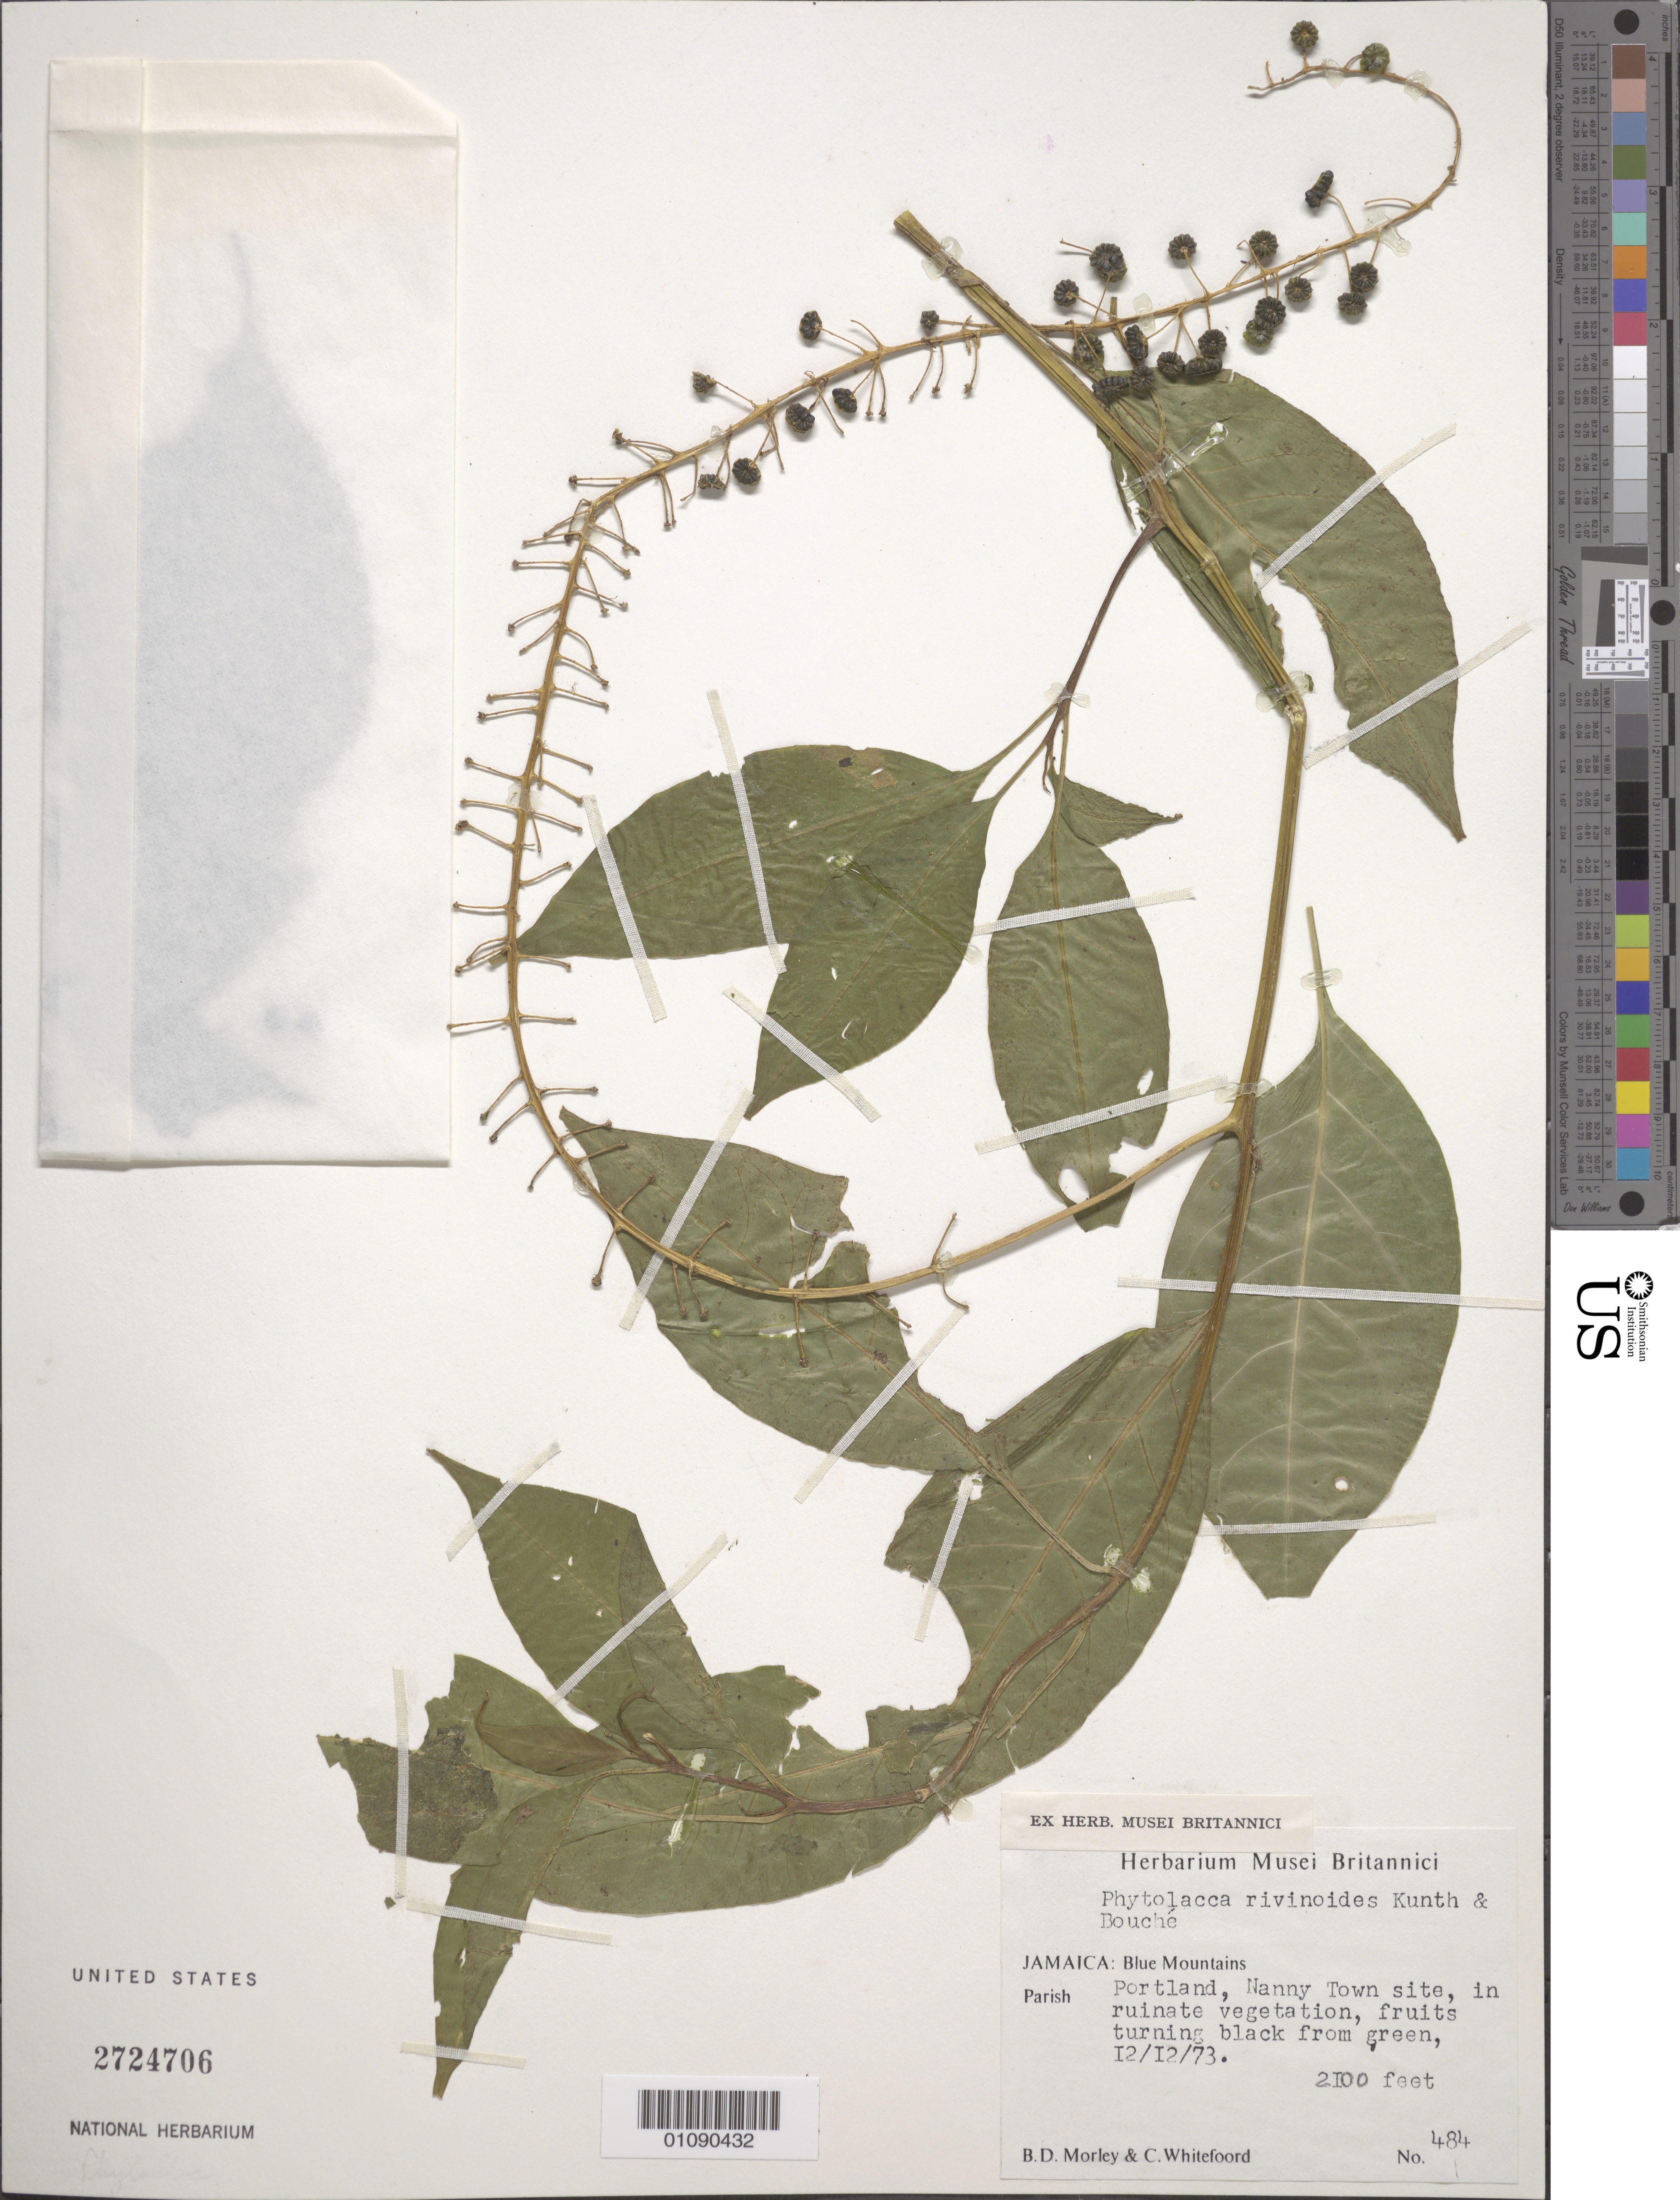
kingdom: Plantae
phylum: Tracheophyta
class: Magnoliopsida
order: Caryophyllales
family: Phytolaccaceae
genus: Phytolacca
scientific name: Phytolacca rivinoides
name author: Kunth & C.D. Bouché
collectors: B. D. Morley & C. Whitefoord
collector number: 484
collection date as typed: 12 Dec 1973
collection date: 1973-12-12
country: Jamaica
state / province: Portland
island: Jamaica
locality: Blue Mountains, Portland, Nanny town site.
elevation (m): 640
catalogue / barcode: US 2724706